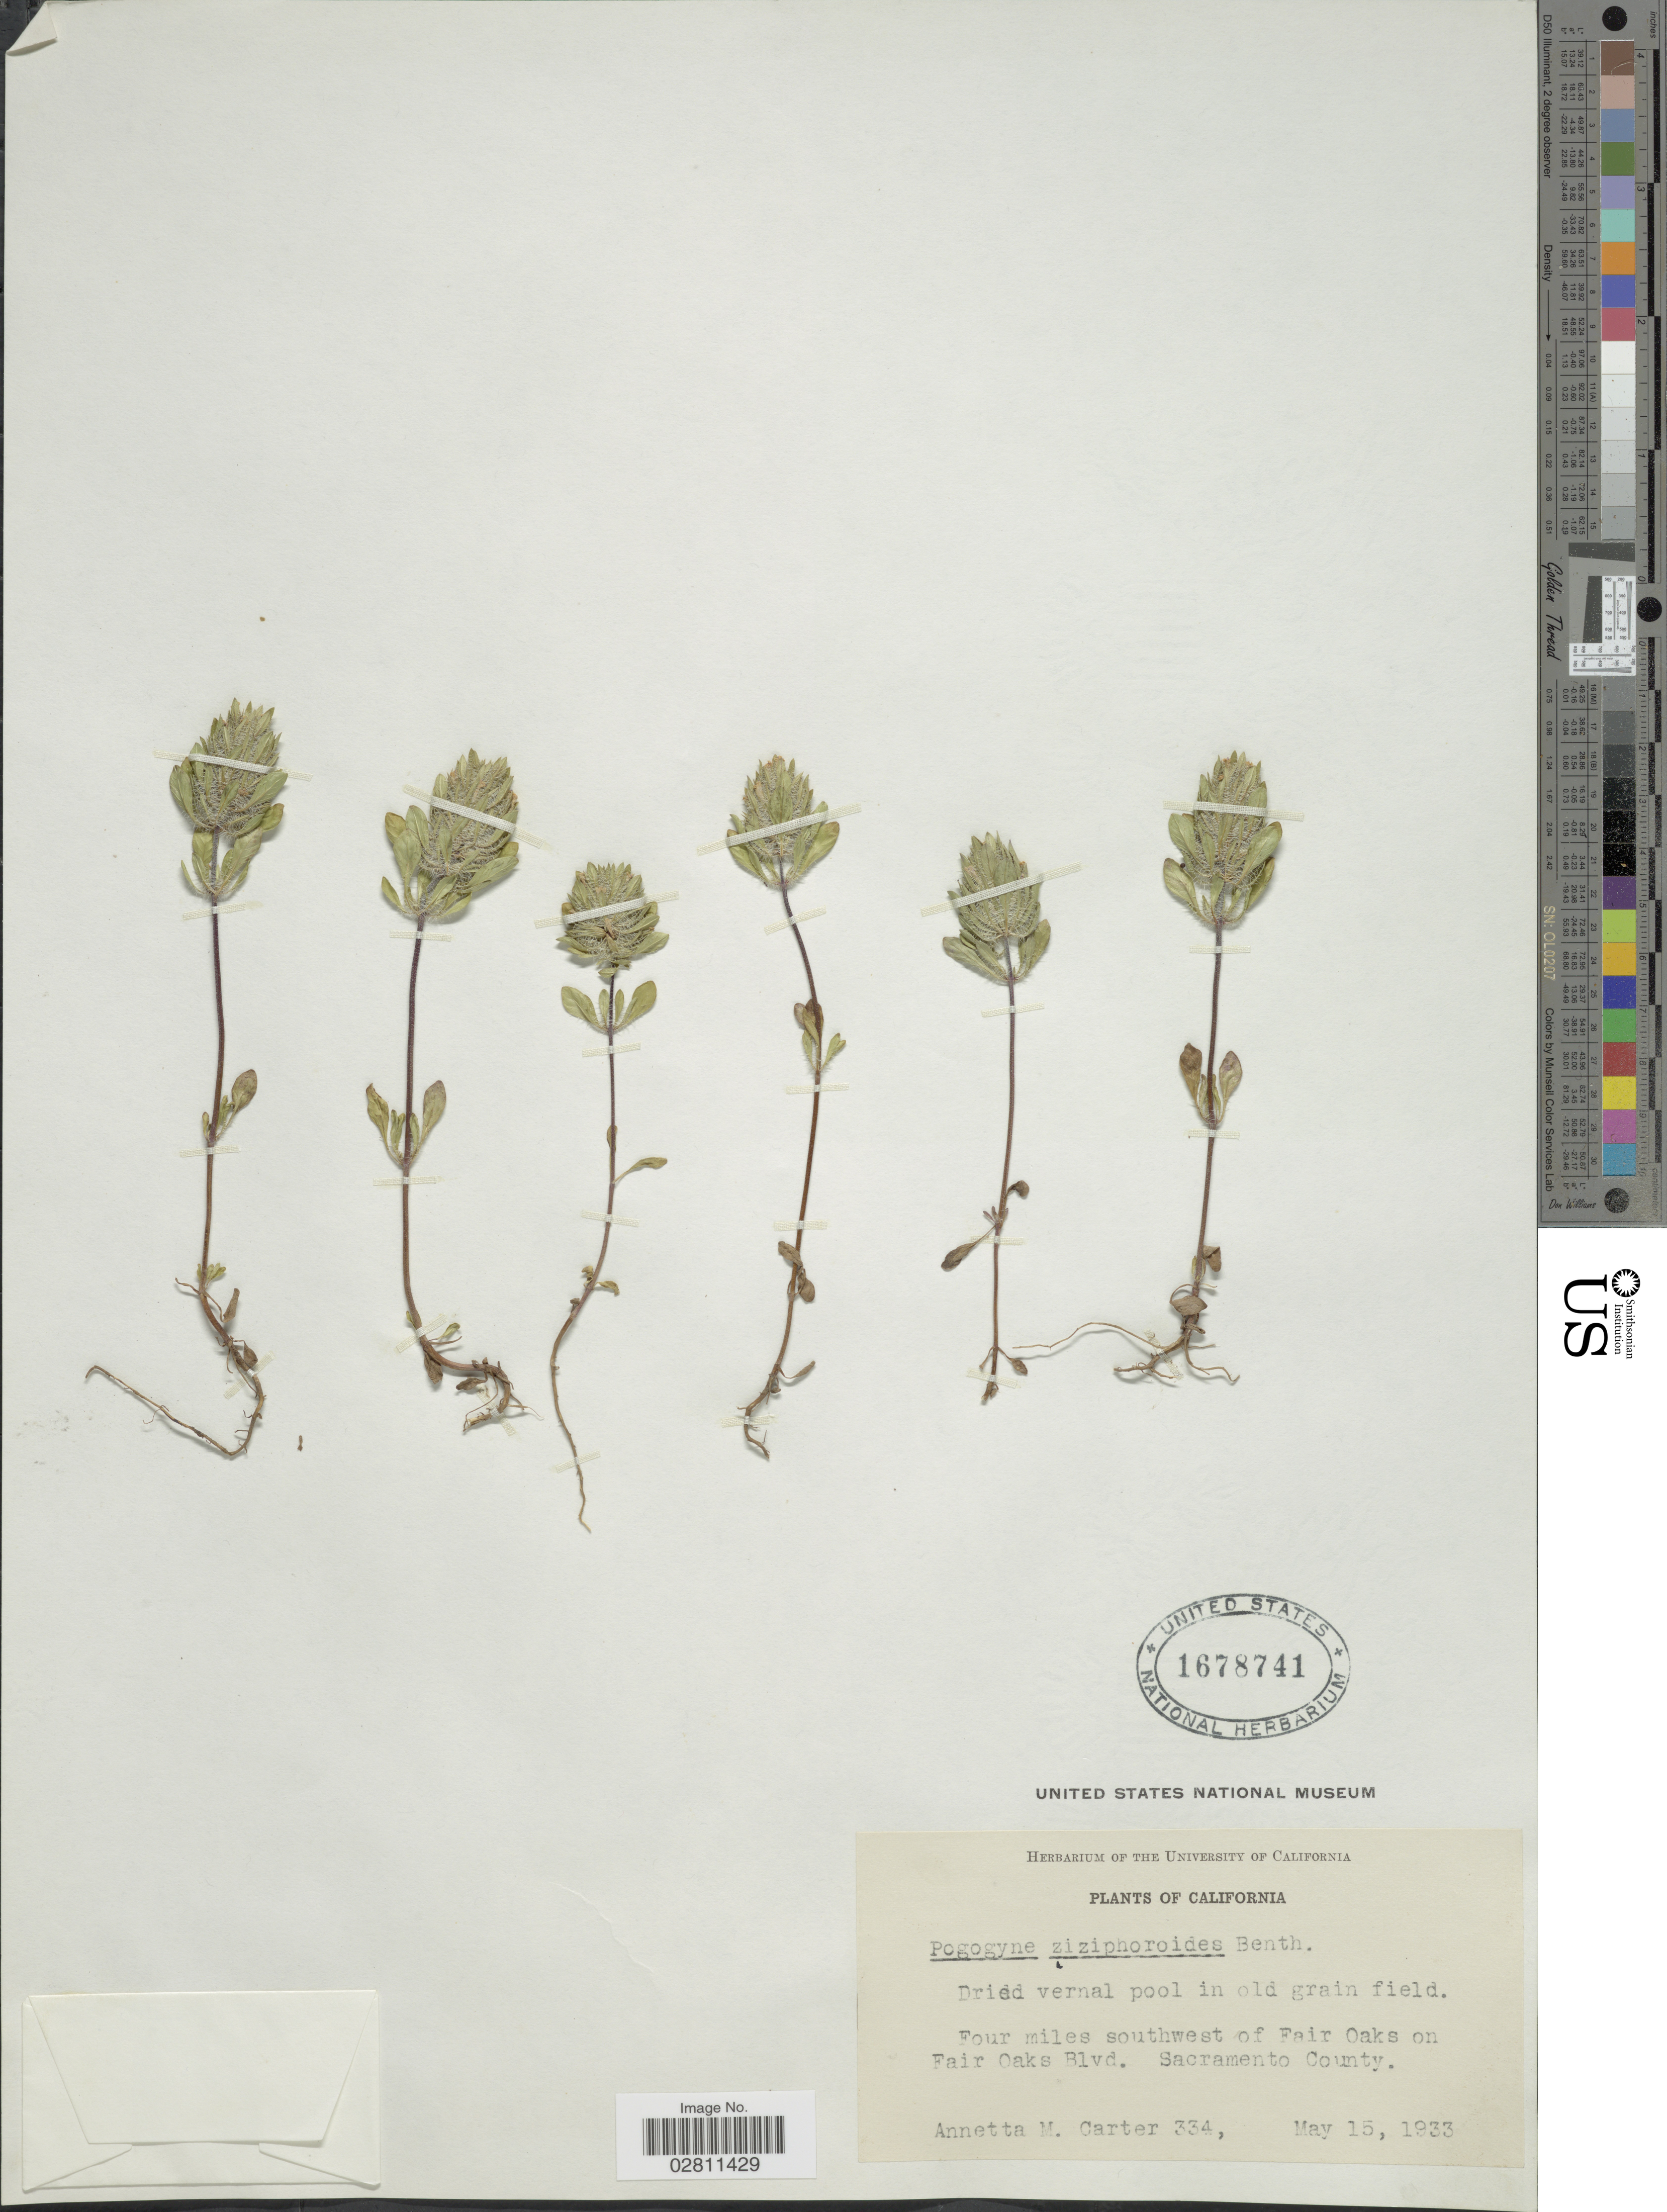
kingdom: Plantae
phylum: Tracheophyta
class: Magnoliopsida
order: Lamiales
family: Lamiaceae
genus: Pogogyne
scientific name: Pogogyne ziziphoroides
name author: Benth.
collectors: A. M. Carter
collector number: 334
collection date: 1933-05-15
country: United States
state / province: California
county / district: Sacramento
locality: Four miles southwest of Fair Oaks on Fair Oaks Blvd. Sacramento County.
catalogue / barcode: US 1678741